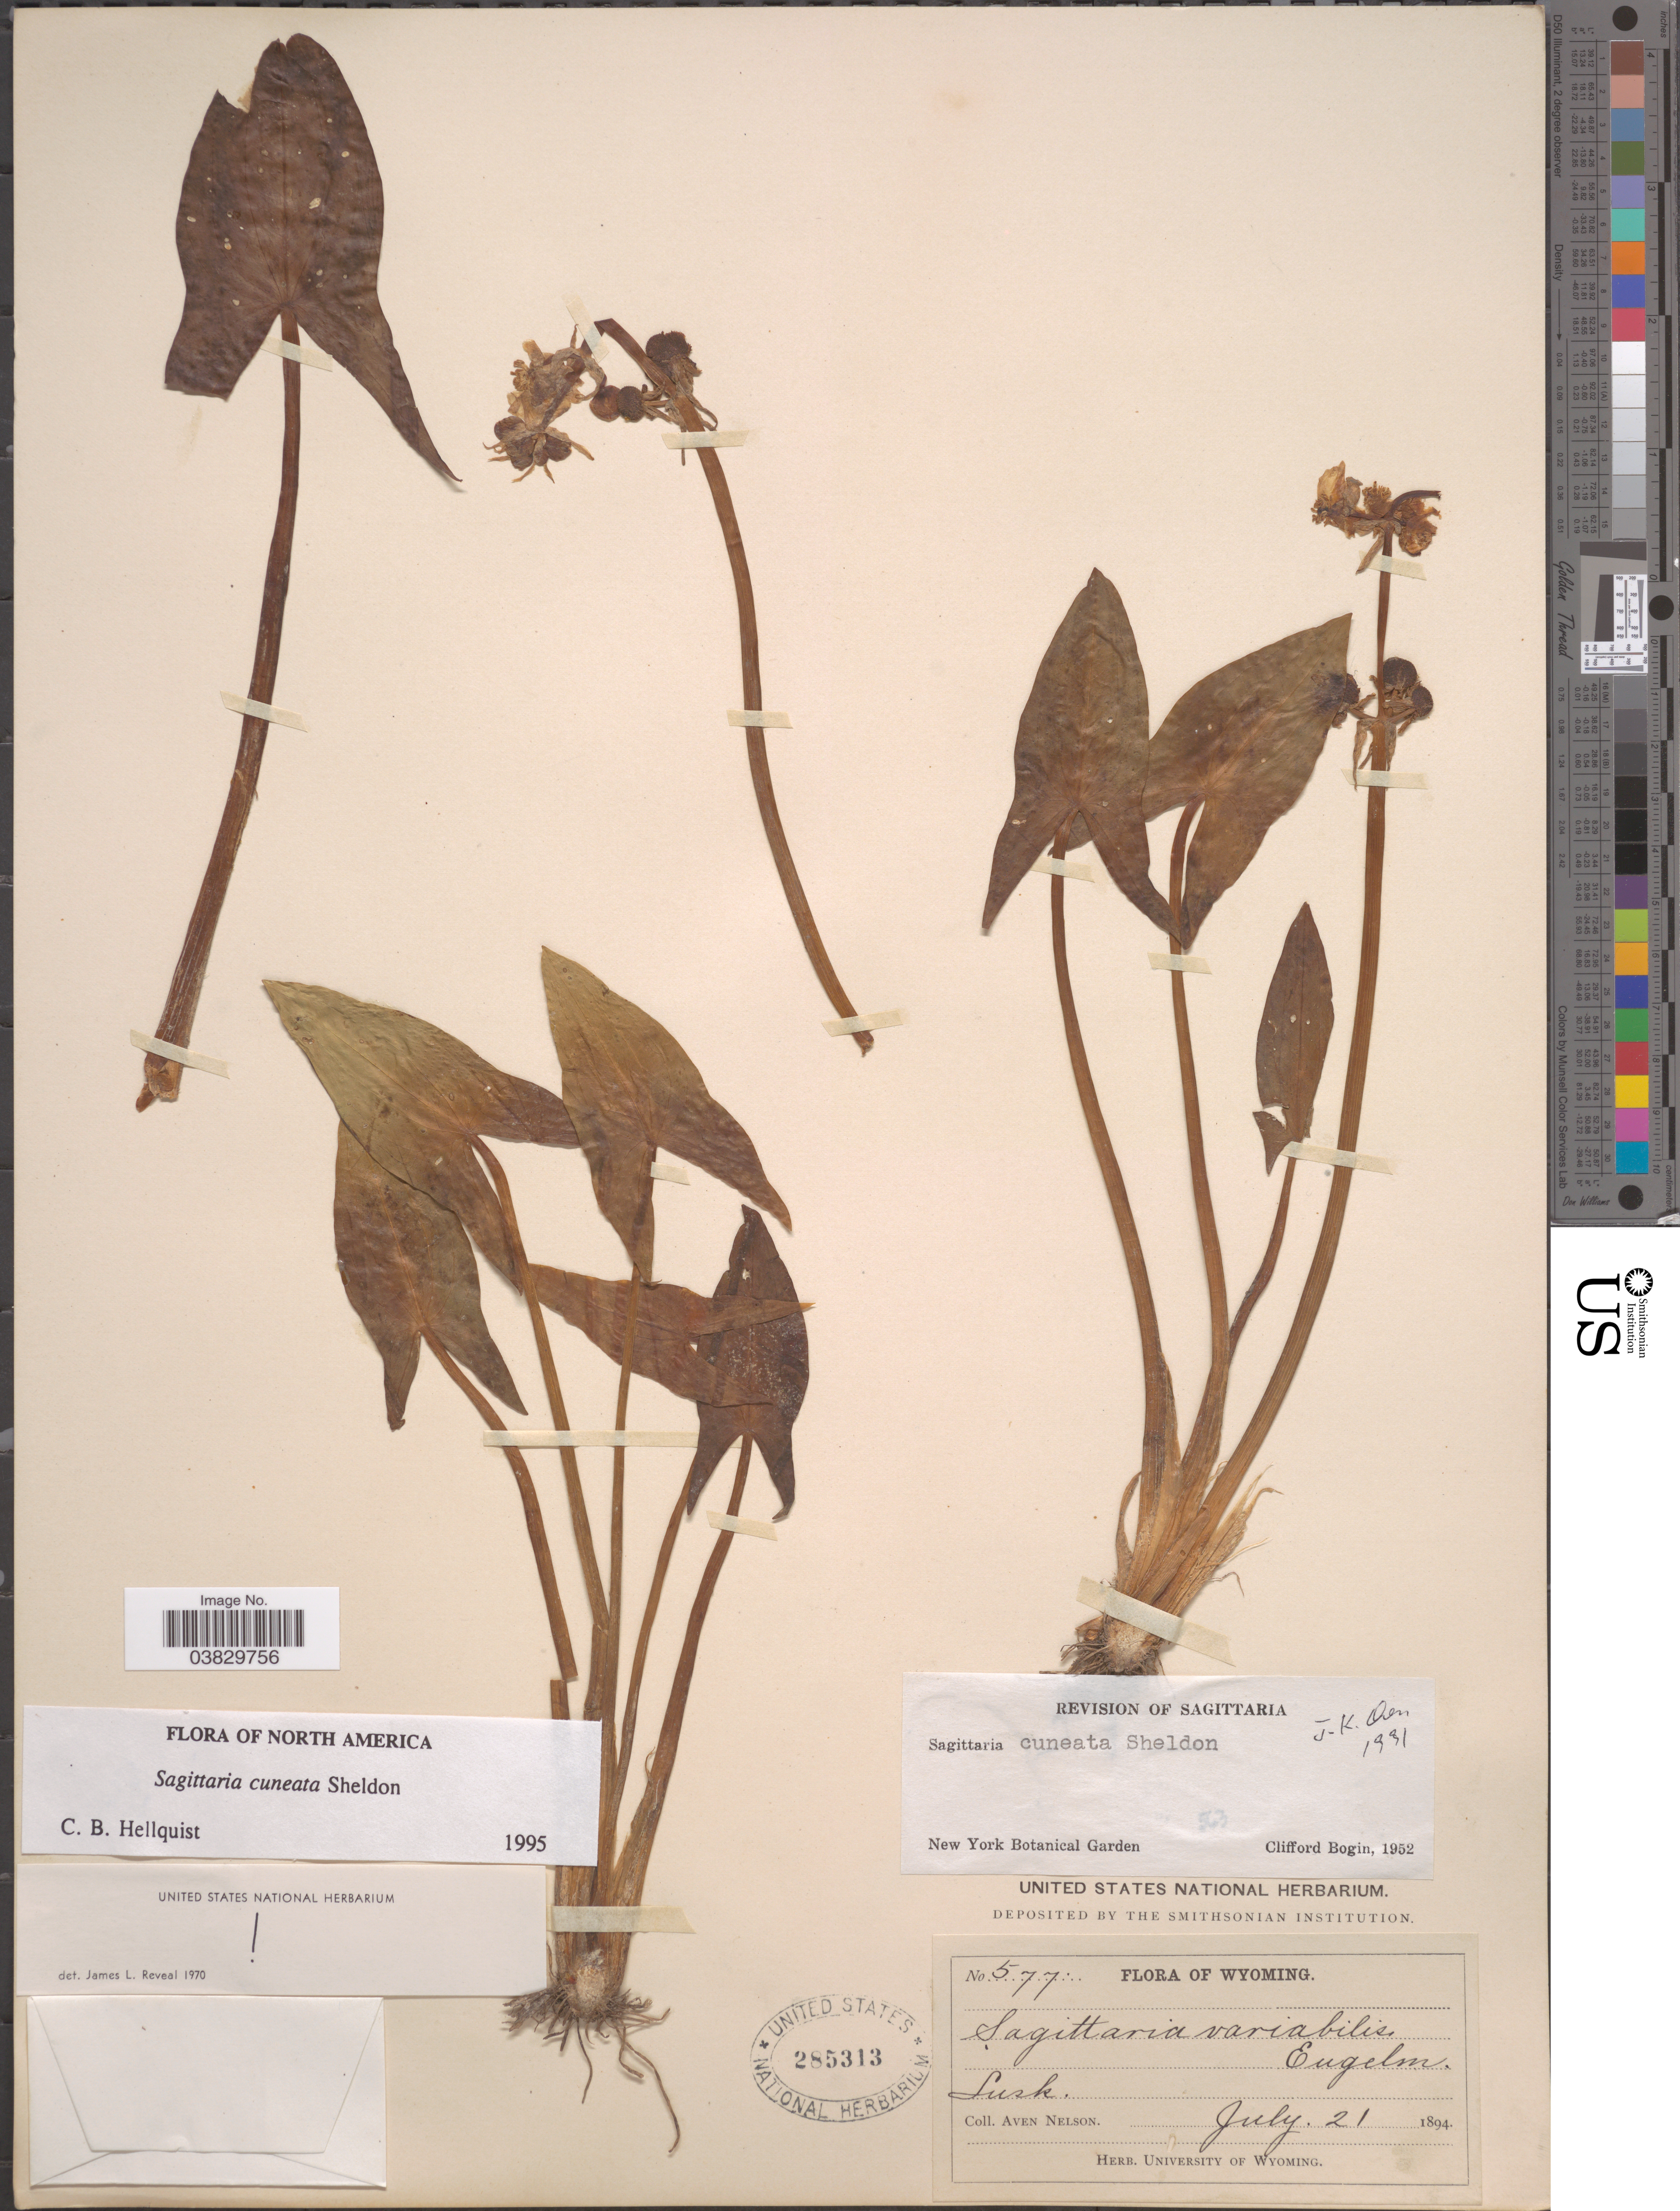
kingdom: Plantae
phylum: Tracheophyta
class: Liliopsida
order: Alismatales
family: Alismataceae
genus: Sagittaria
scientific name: Sagittaria cuneata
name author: E. Sheld.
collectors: A. Nelson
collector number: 577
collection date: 1894-07-21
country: United States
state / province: Wyoming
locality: Lusk.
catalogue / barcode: US 285313